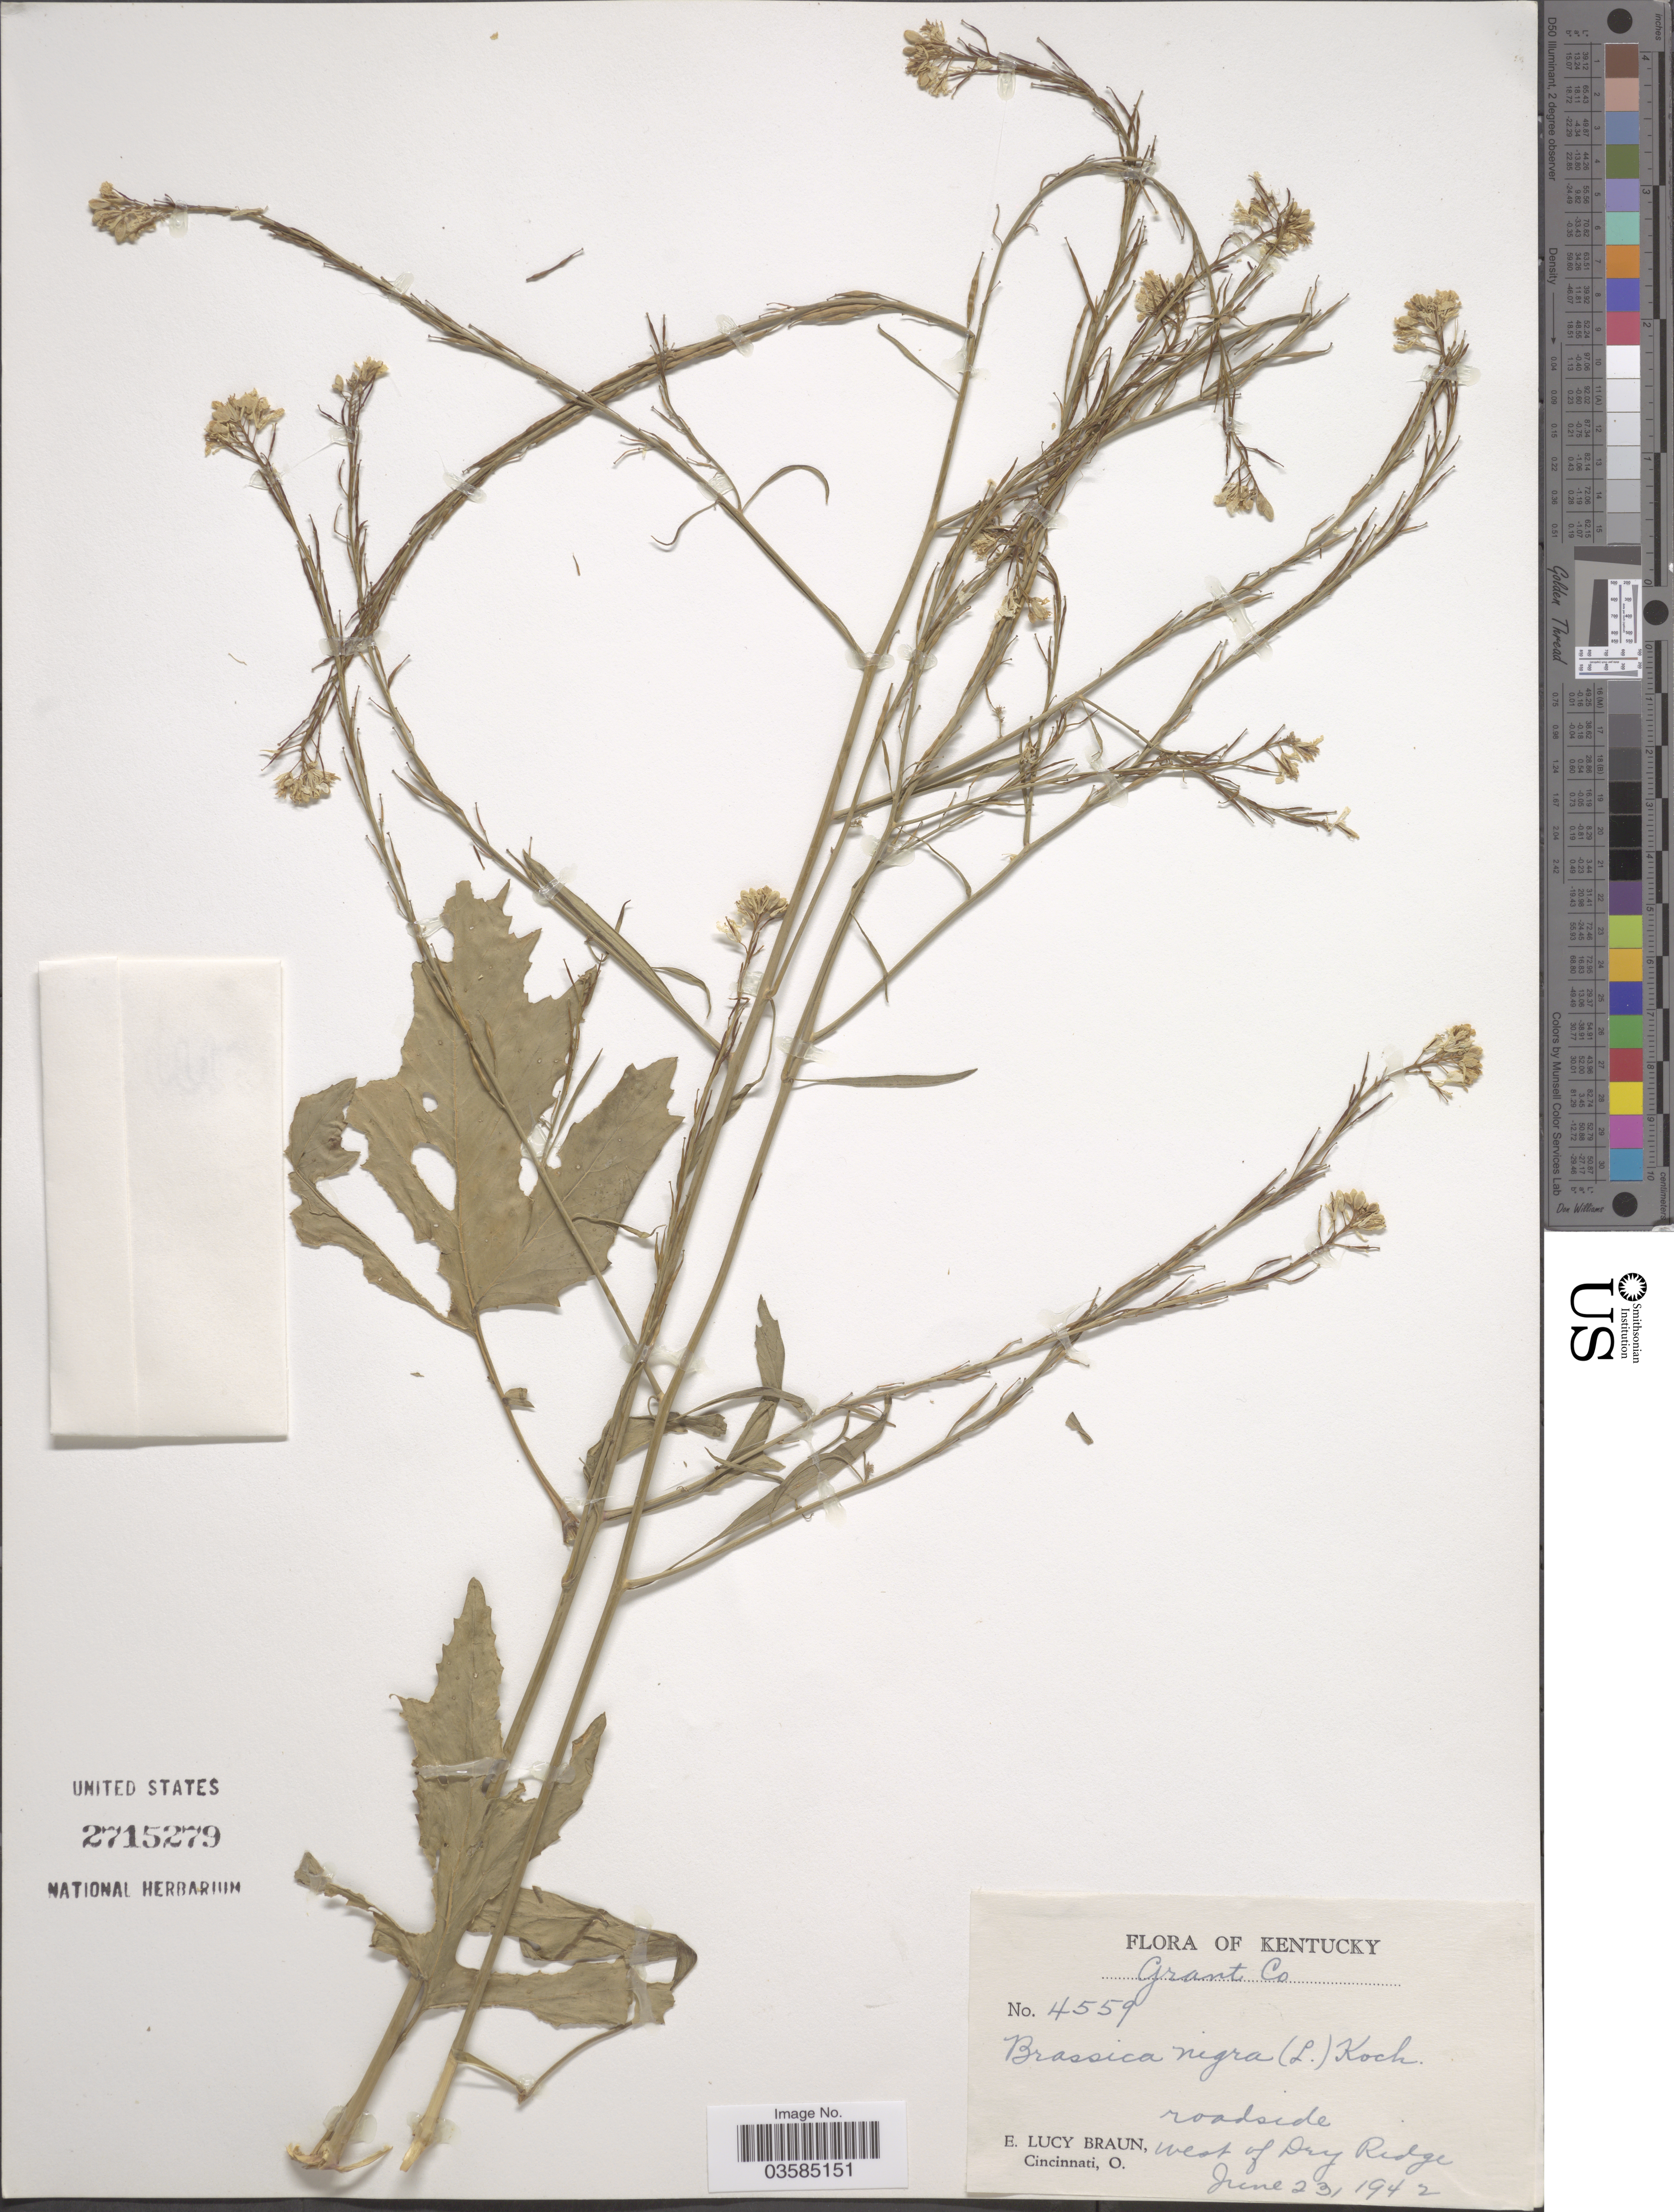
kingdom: Plantae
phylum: Tracheophyta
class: Magnoliopsida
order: Brassicales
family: Brassicaceae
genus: Brassica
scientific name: Brassica nigra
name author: (L.) W.D.J. Koch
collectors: E. L. Braun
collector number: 4559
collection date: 1942-06-23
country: United States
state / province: Kentucky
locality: Grant Co, roadside west of Dry Ridge.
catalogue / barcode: US 2715279